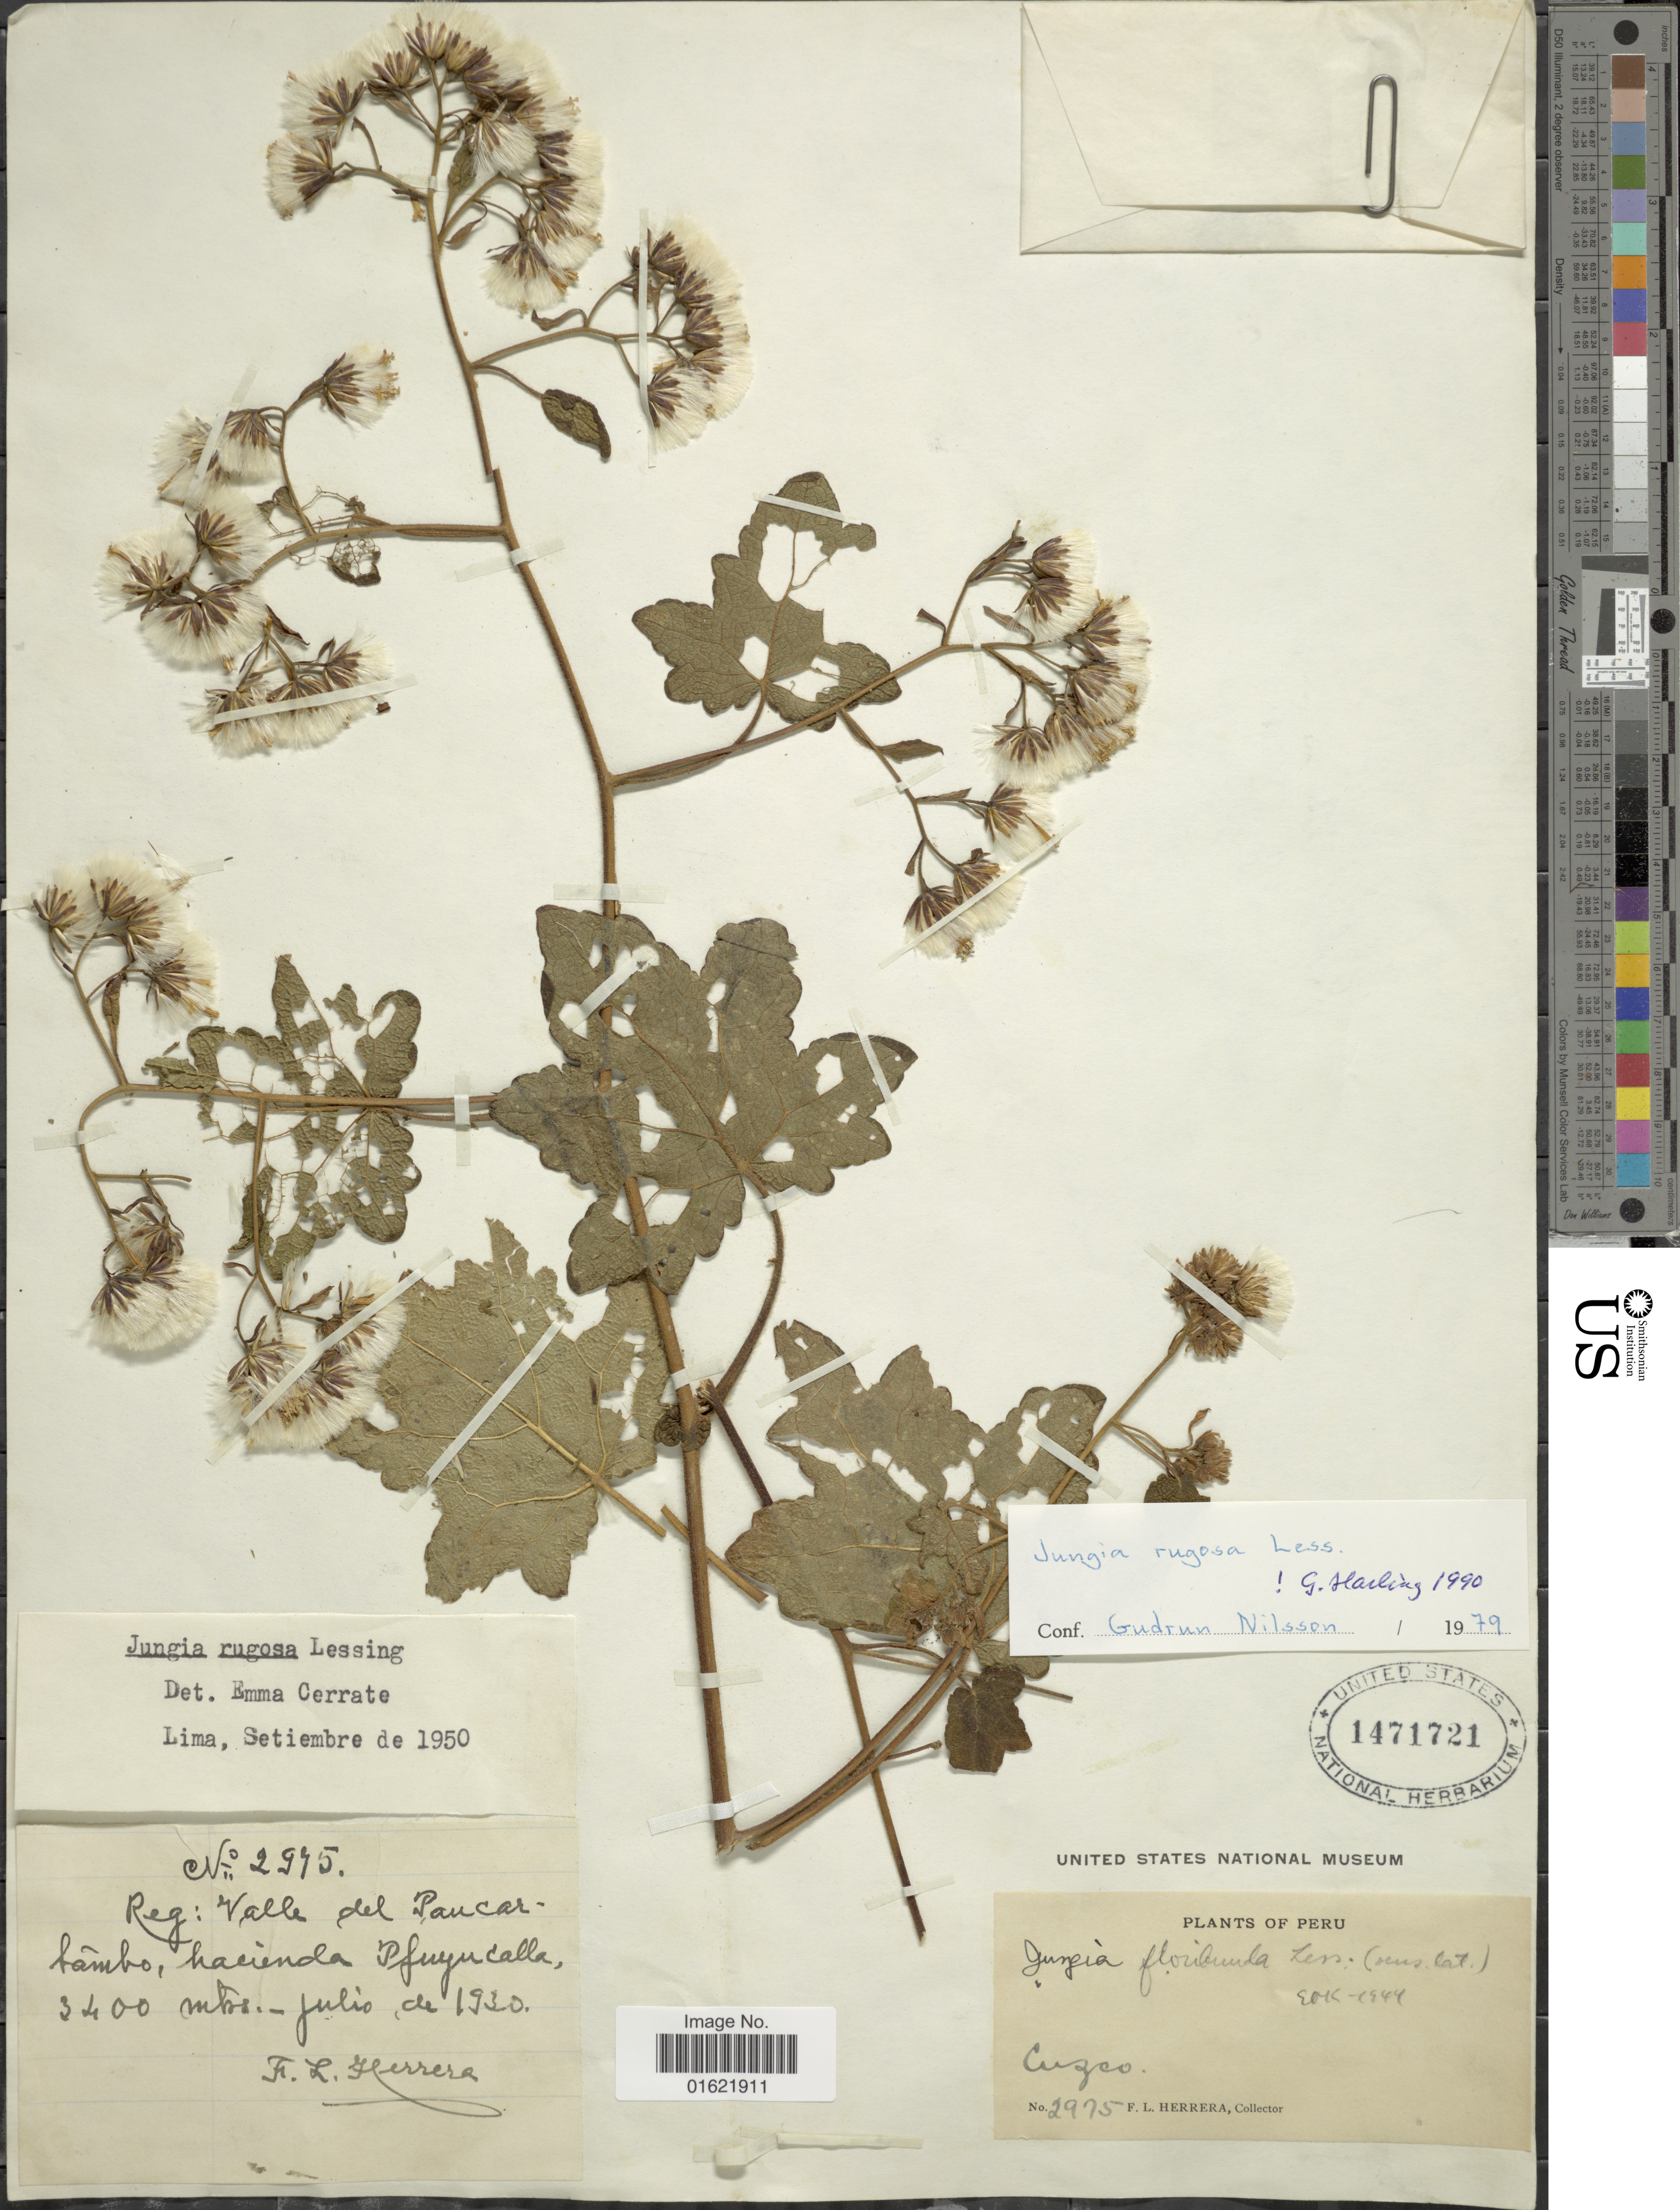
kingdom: Plantae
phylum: Tracheophyta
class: Magnoliopsida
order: Asterales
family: Asteraceae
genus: Jungia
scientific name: Jungia rugosa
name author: Less.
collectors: F. L. Herrera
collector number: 2975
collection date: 1930-07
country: Peru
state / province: Cusco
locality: Valle del Paucartambo, hacienda Pfuyucalla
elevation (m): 3400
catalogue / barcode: US 1471721